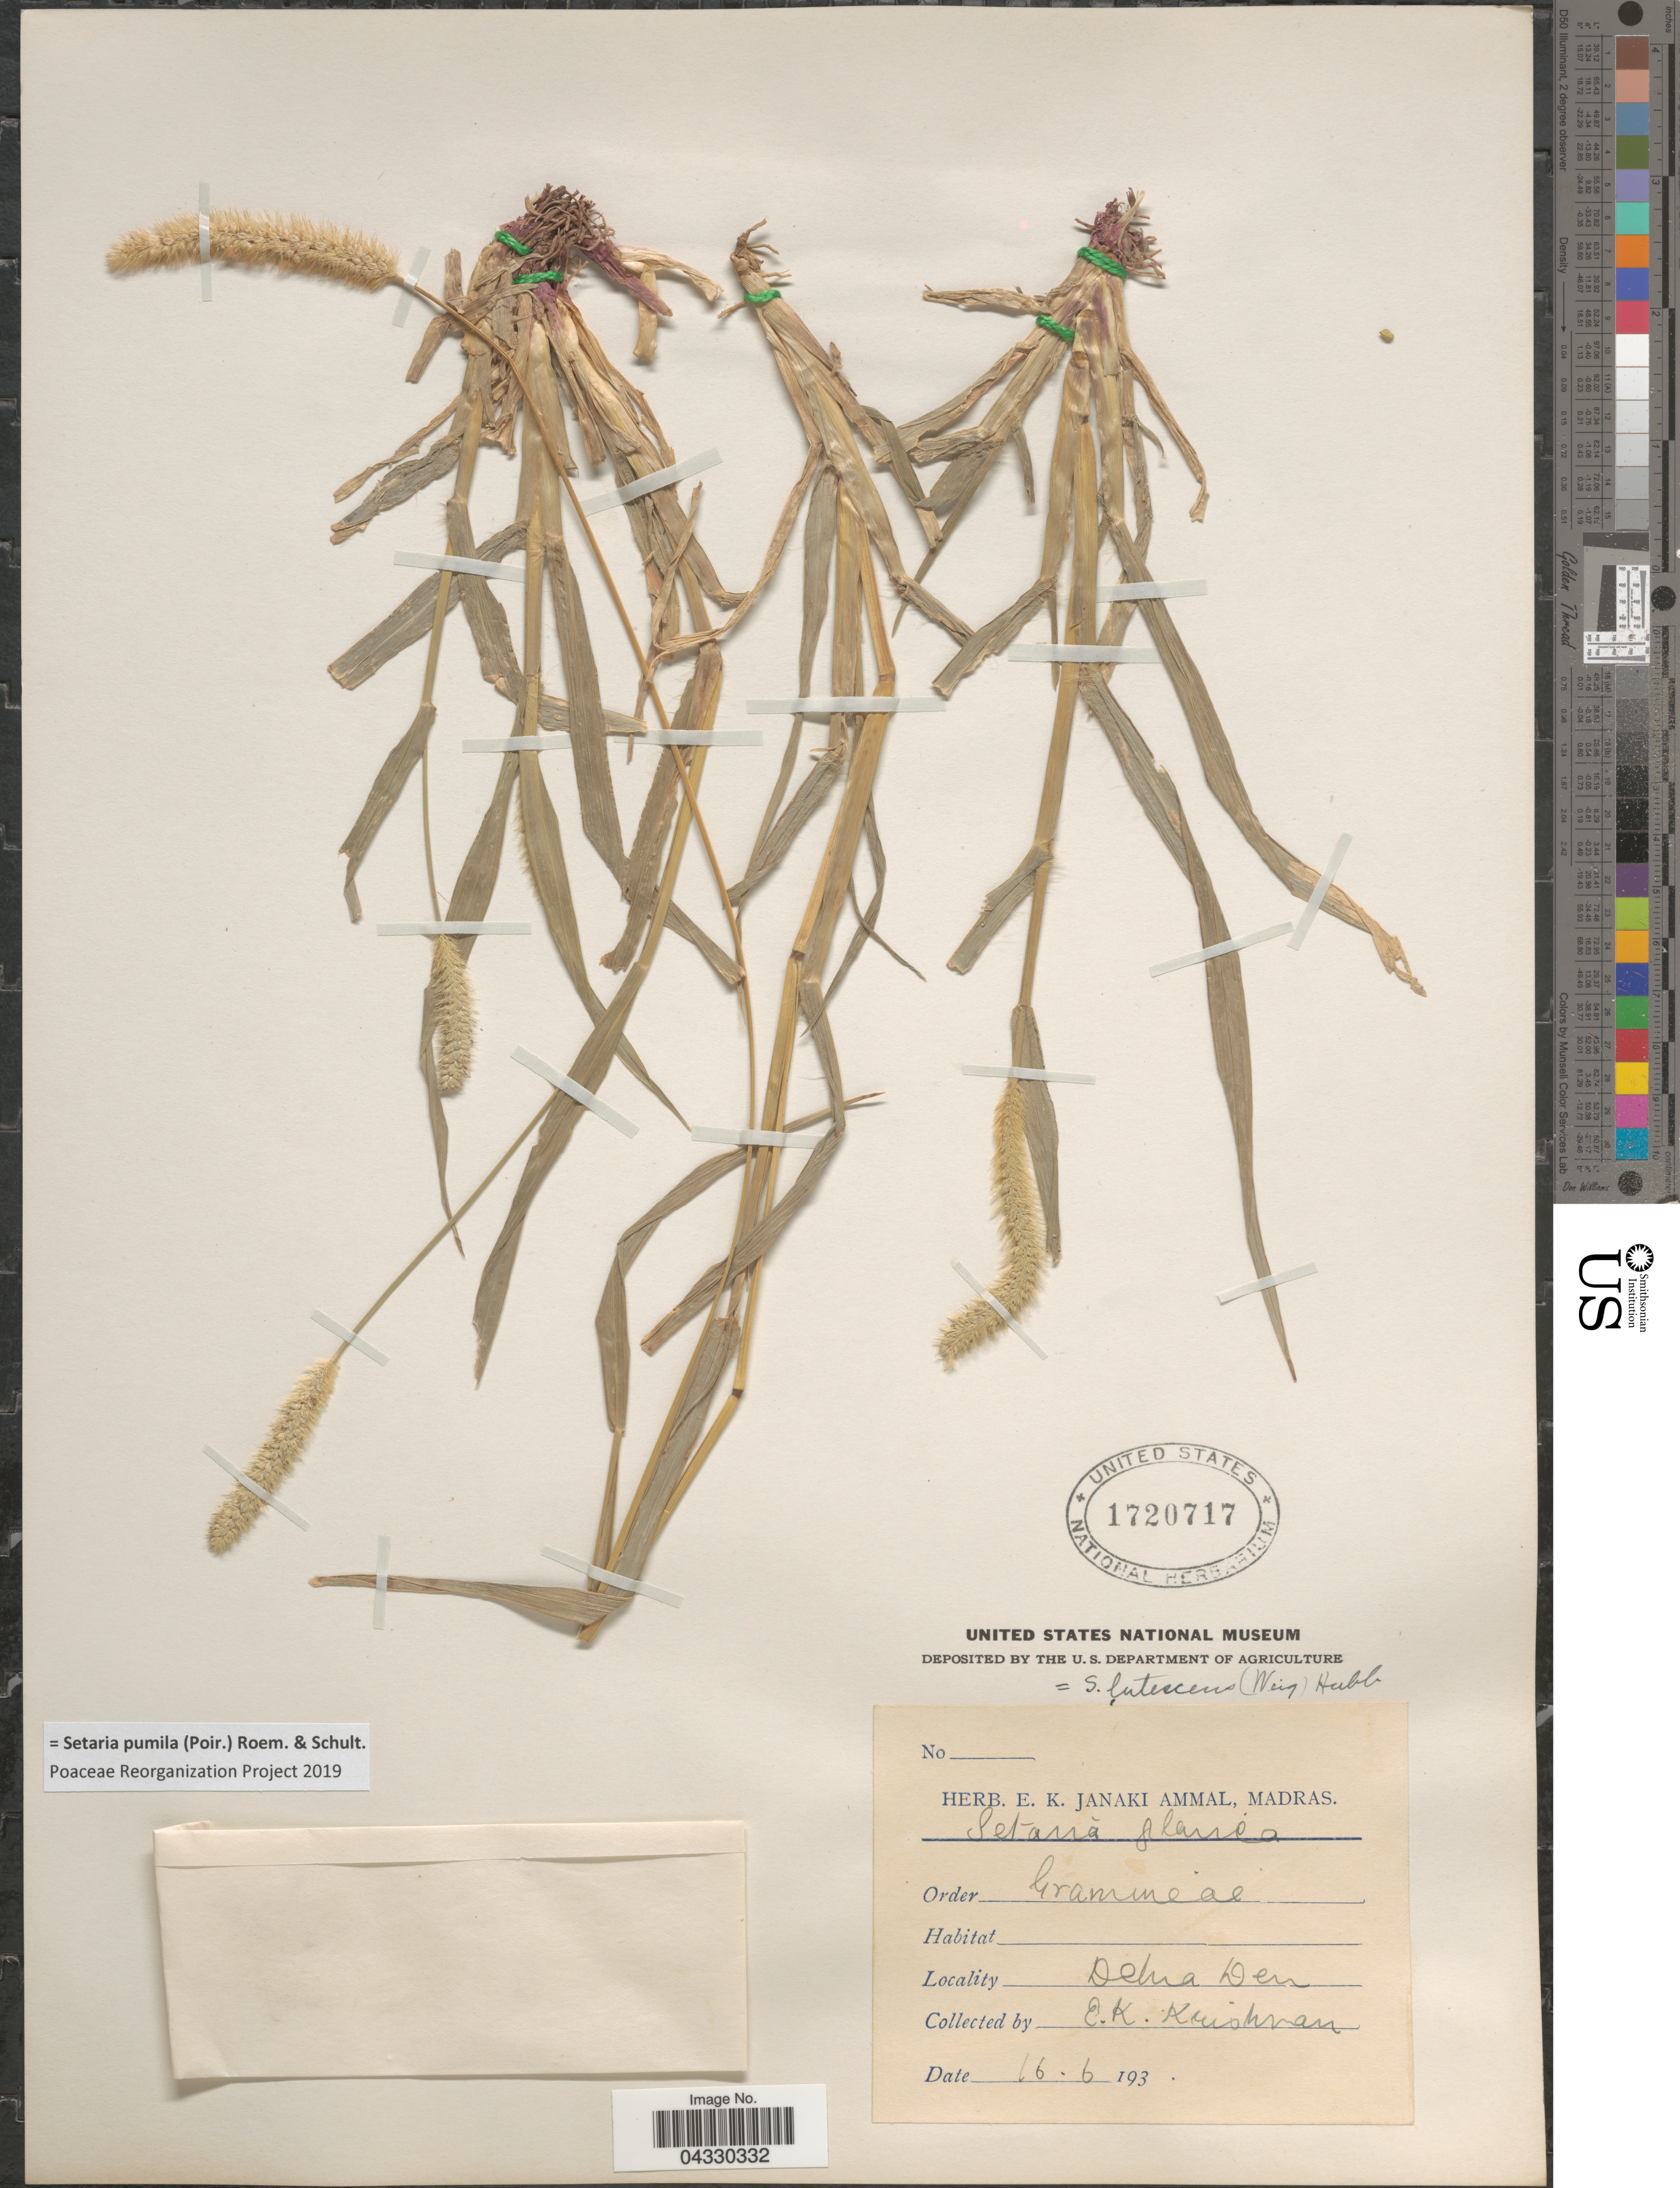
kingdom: Plantae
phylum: Tracheophyta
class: Liliopsida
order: Poales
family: Poaceae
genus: Setaria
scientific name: Setaria pumila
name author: (Poir.) Roem. & Schult.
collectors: E. Krishnan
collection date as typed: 16.6 193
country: India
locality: Dehra Dun.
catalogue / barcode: US 1720717